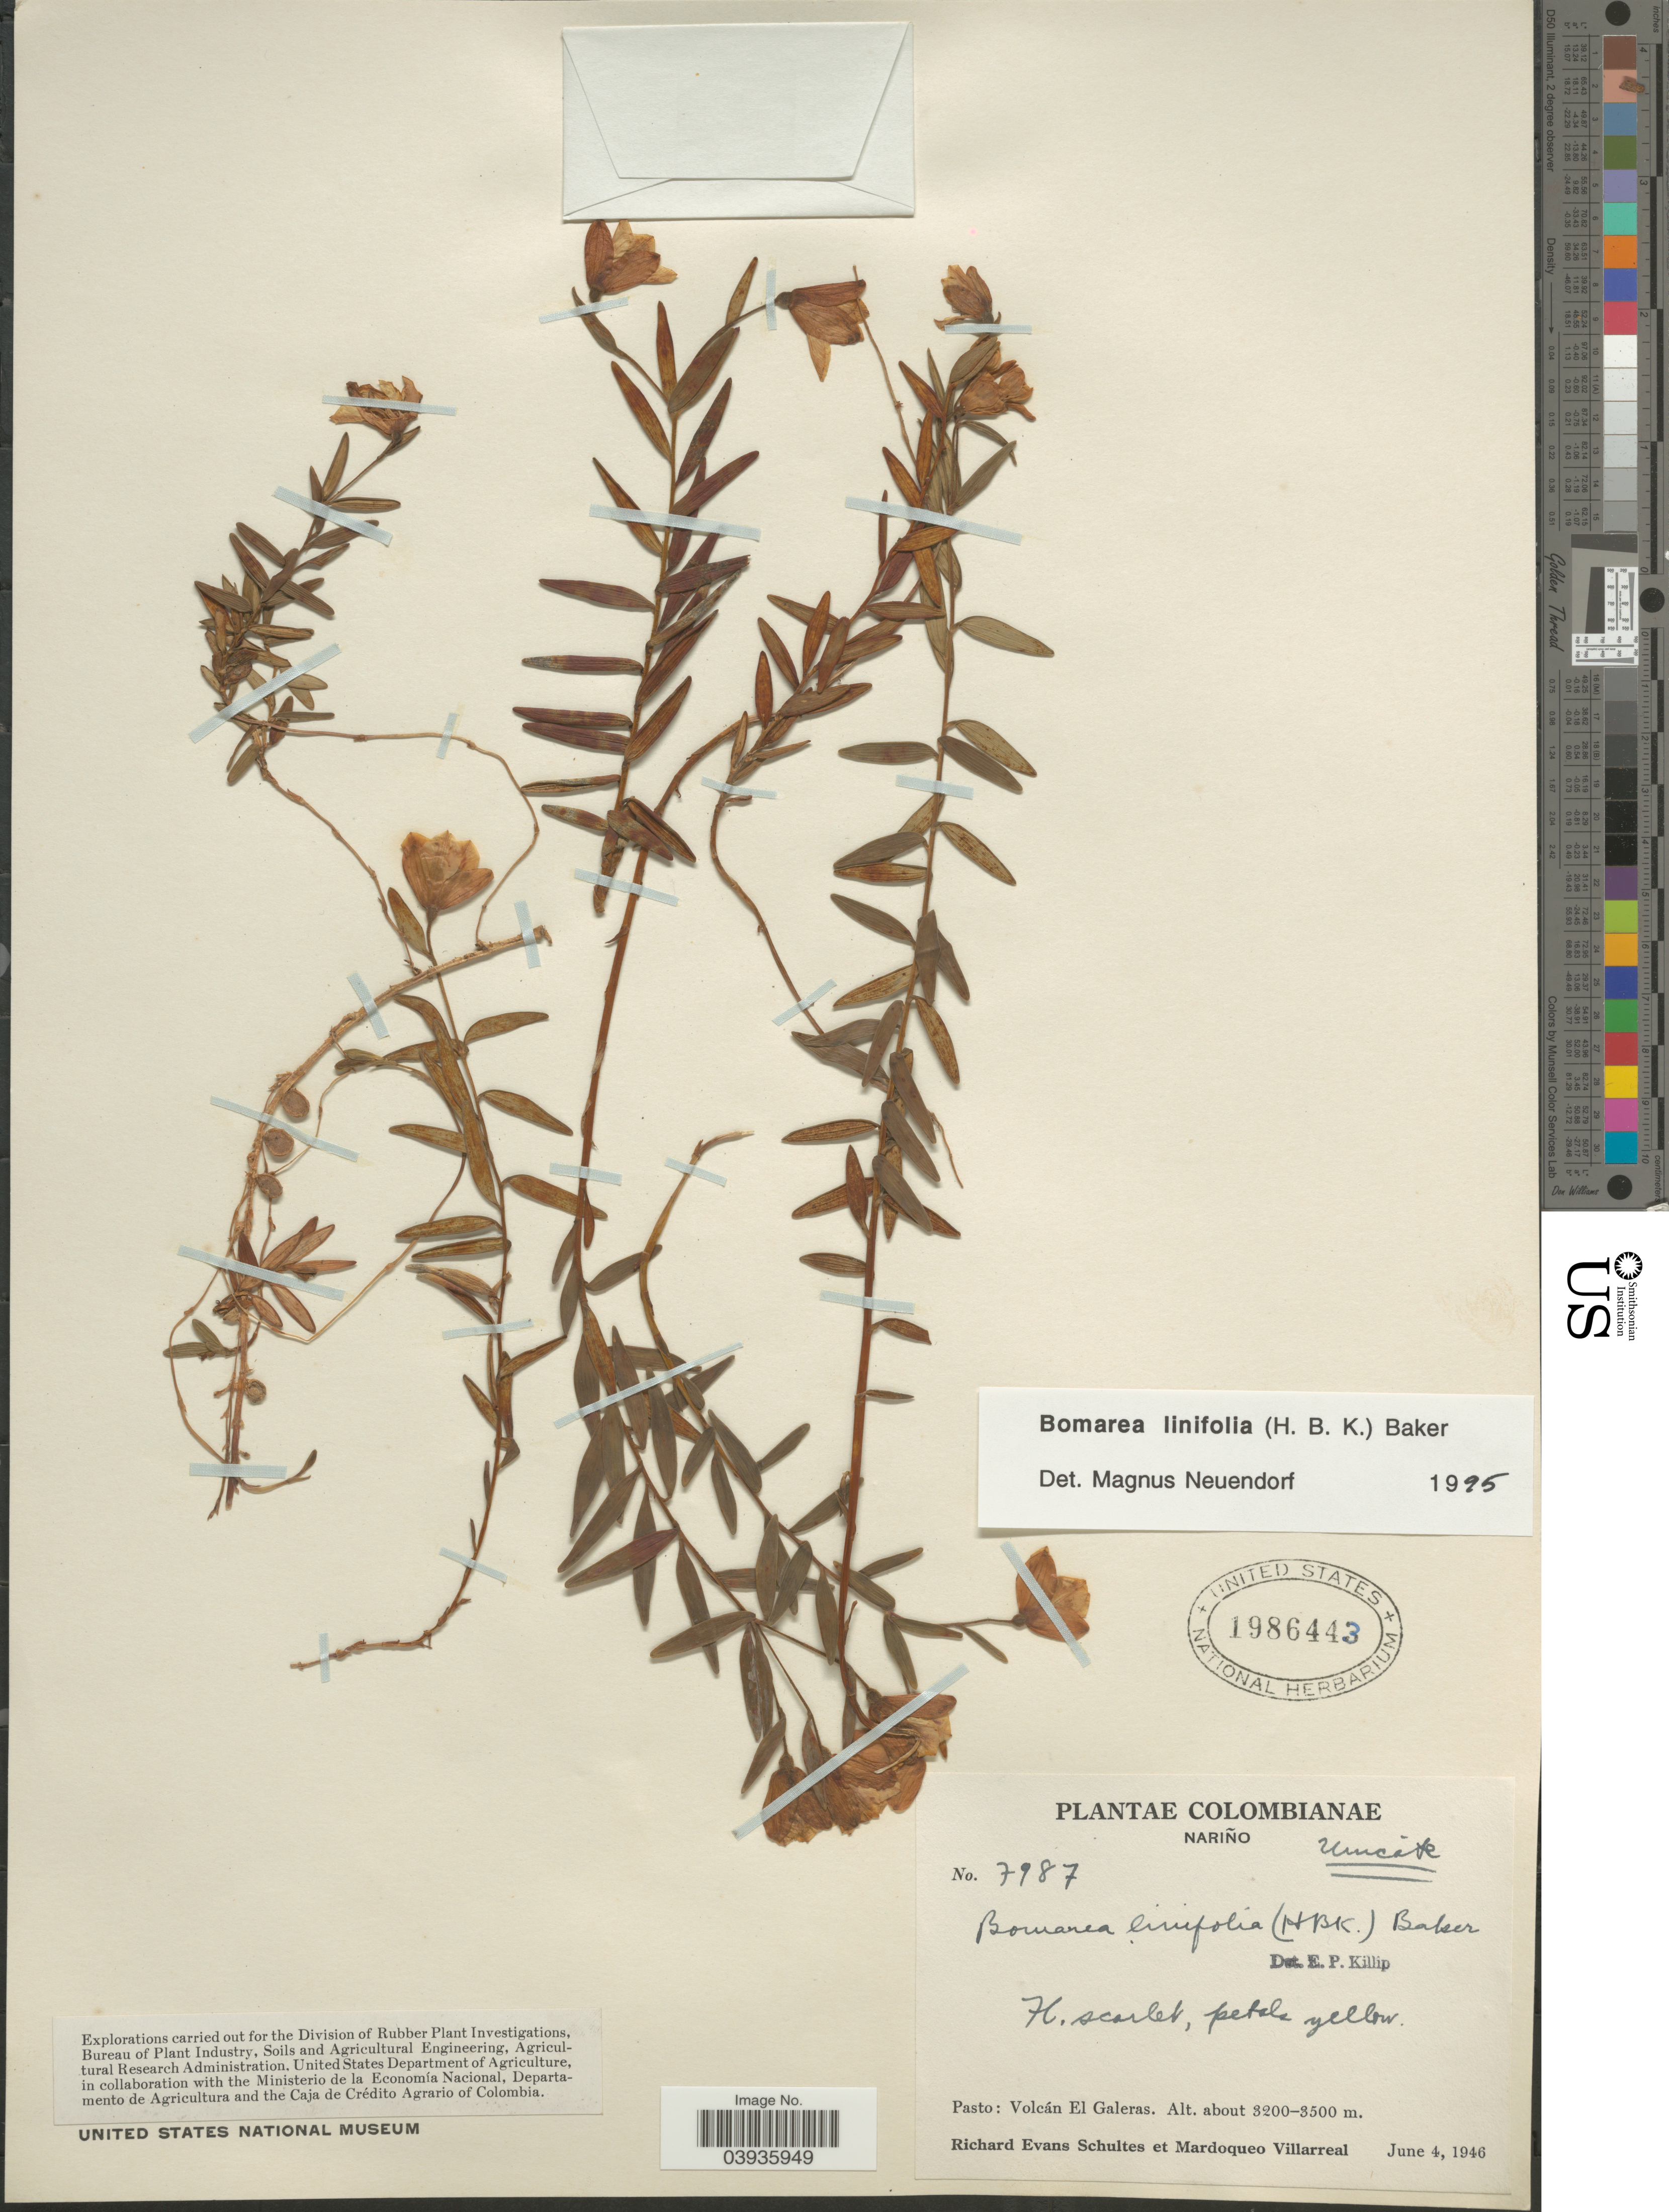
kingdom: Plantae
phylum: Tracheophyta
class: Liliopsida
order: Liliales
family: Alstroemeriaceae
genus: Bomarea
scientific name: Bomarea linifolia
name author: (Kunth) Baker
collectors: R. E. Schultes & M. Villarreal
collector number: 7987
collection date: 1946-06-04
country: Colombia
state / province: Nariño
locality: Pasto: Volcán El Galeras.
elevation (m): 3200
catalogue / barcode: US 1986443